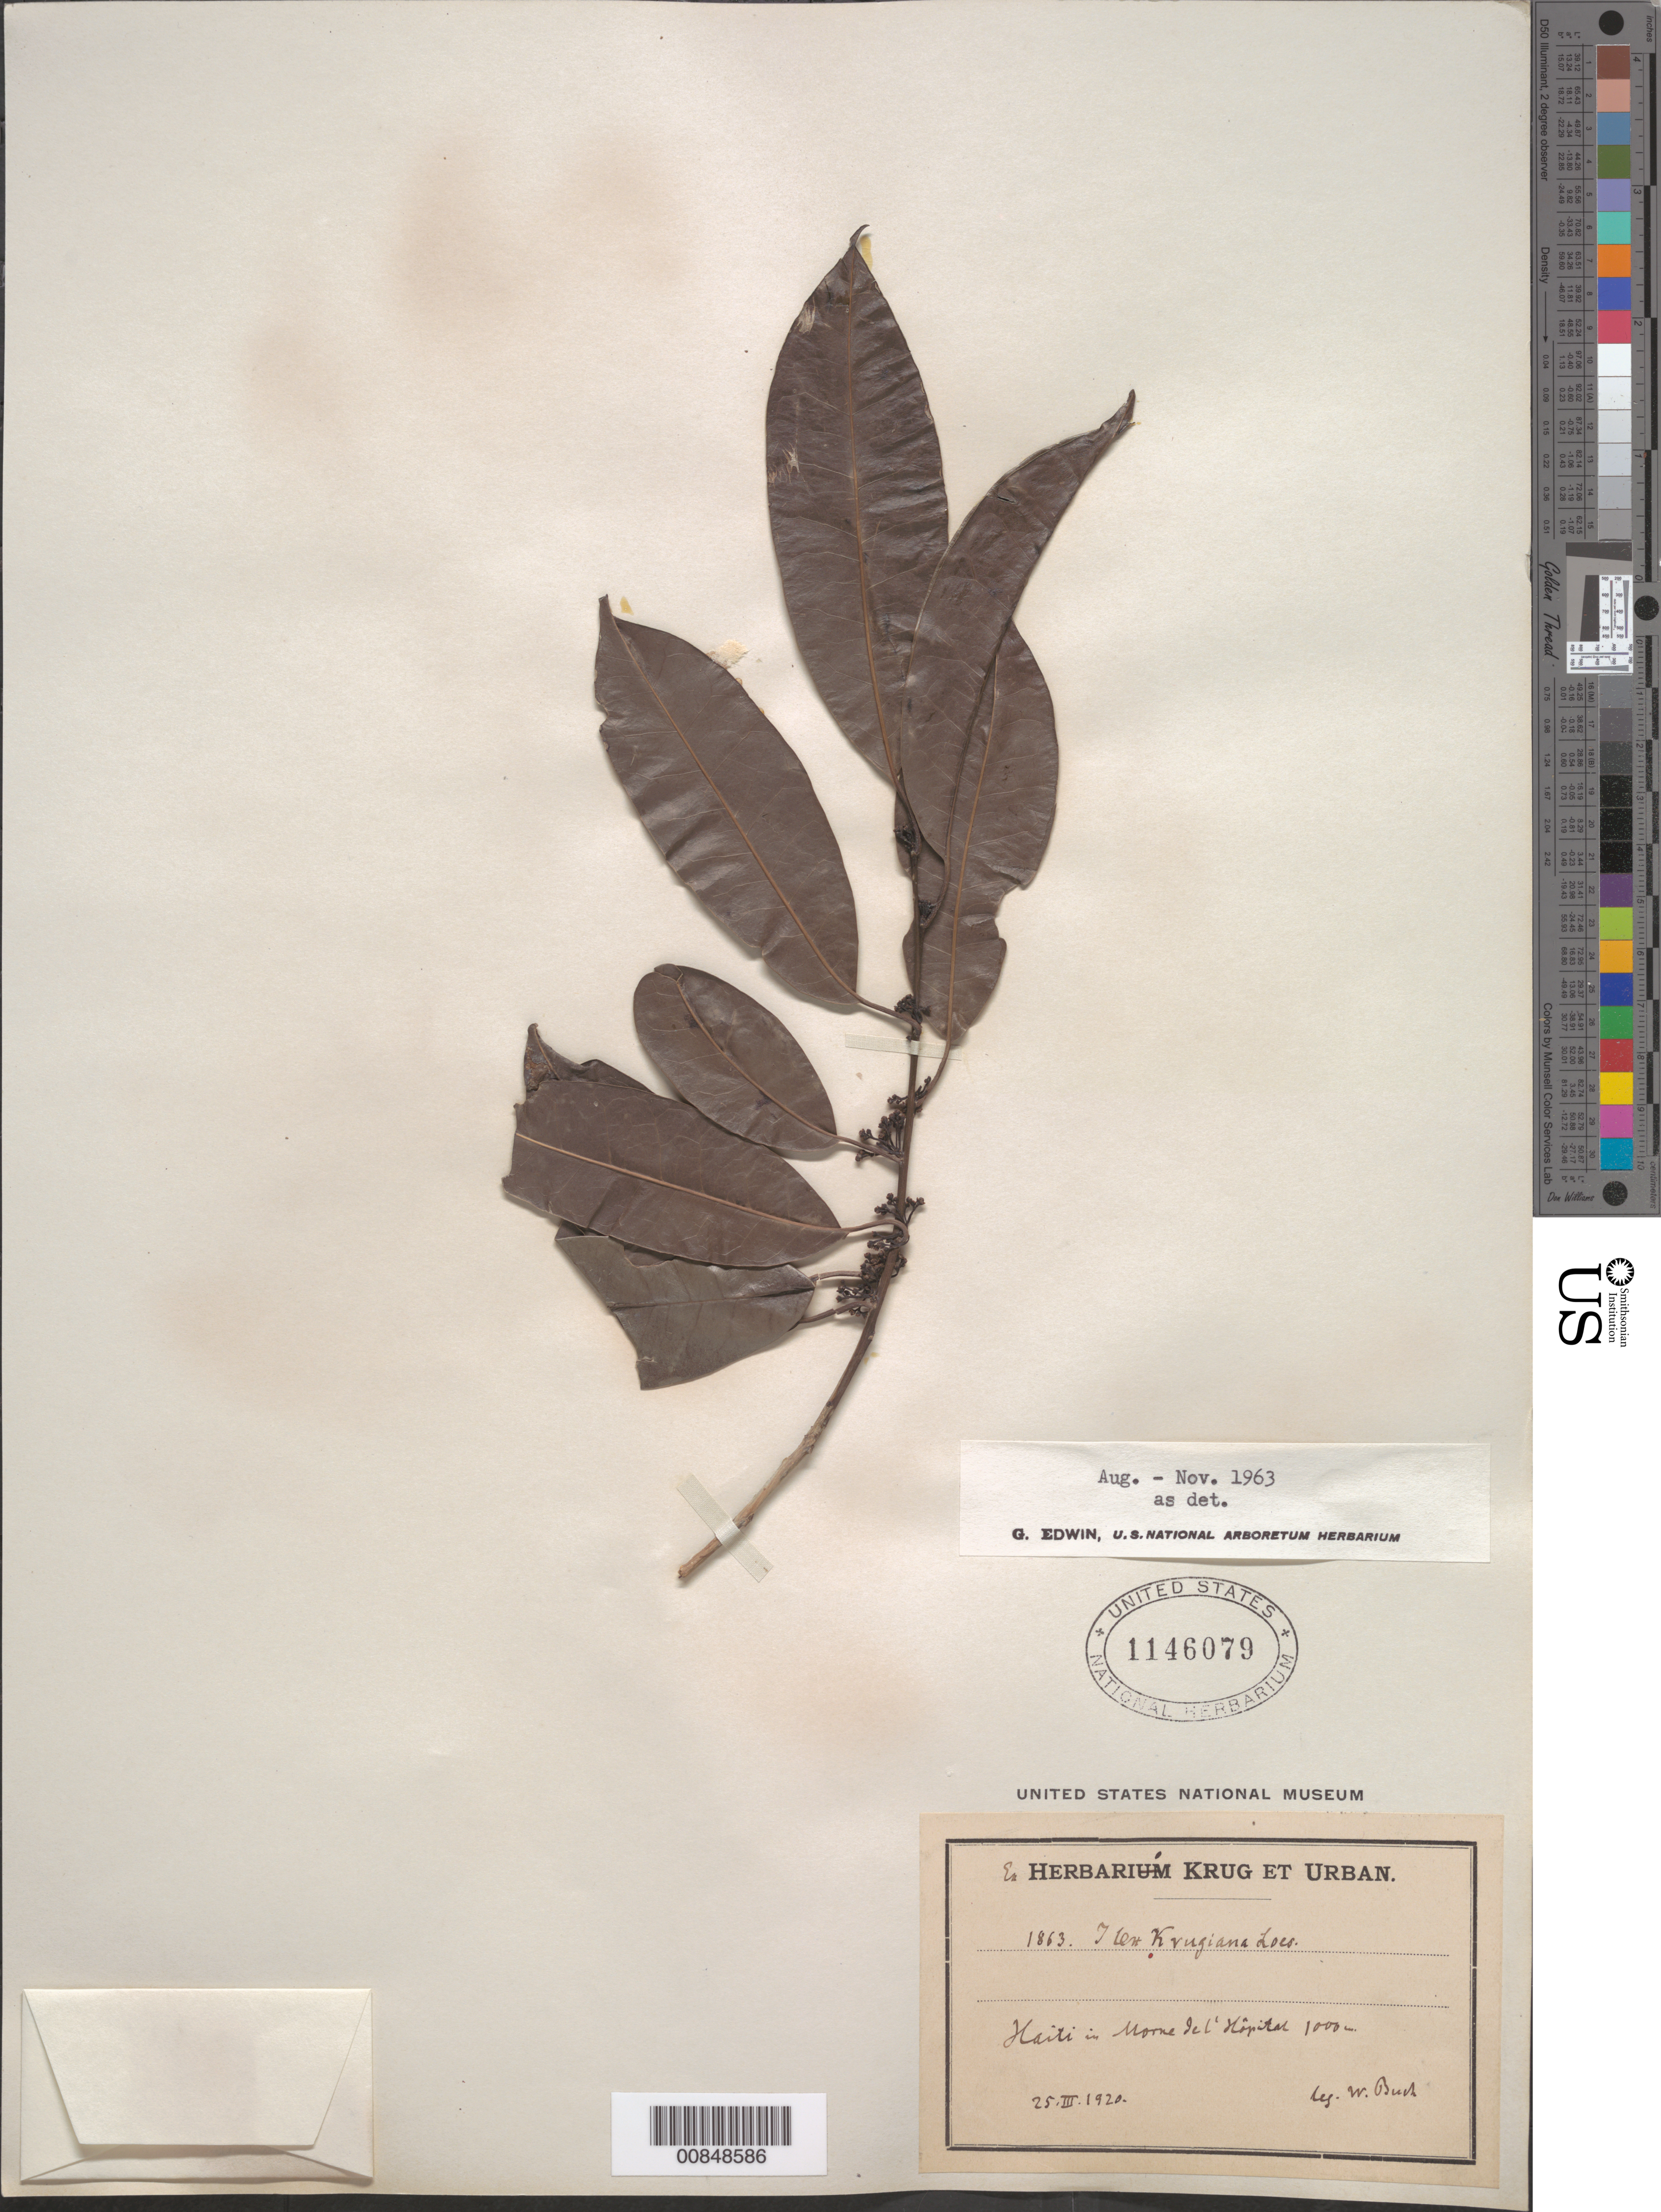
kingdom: Plantae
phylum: Tracheophyta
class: Magnoliopsida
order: Aquifoliales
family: Aquifoliaceae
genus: Ilex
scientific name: Ilex krugiana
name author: Loes.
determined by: Edwin, G.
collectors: W. Bush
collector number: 1863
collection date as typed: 25 Mar 1920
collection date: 1920-03-25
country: Haiti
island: Hispaniola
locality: Morne de l'Hôptial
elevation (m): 1000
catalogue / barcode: US 1146079